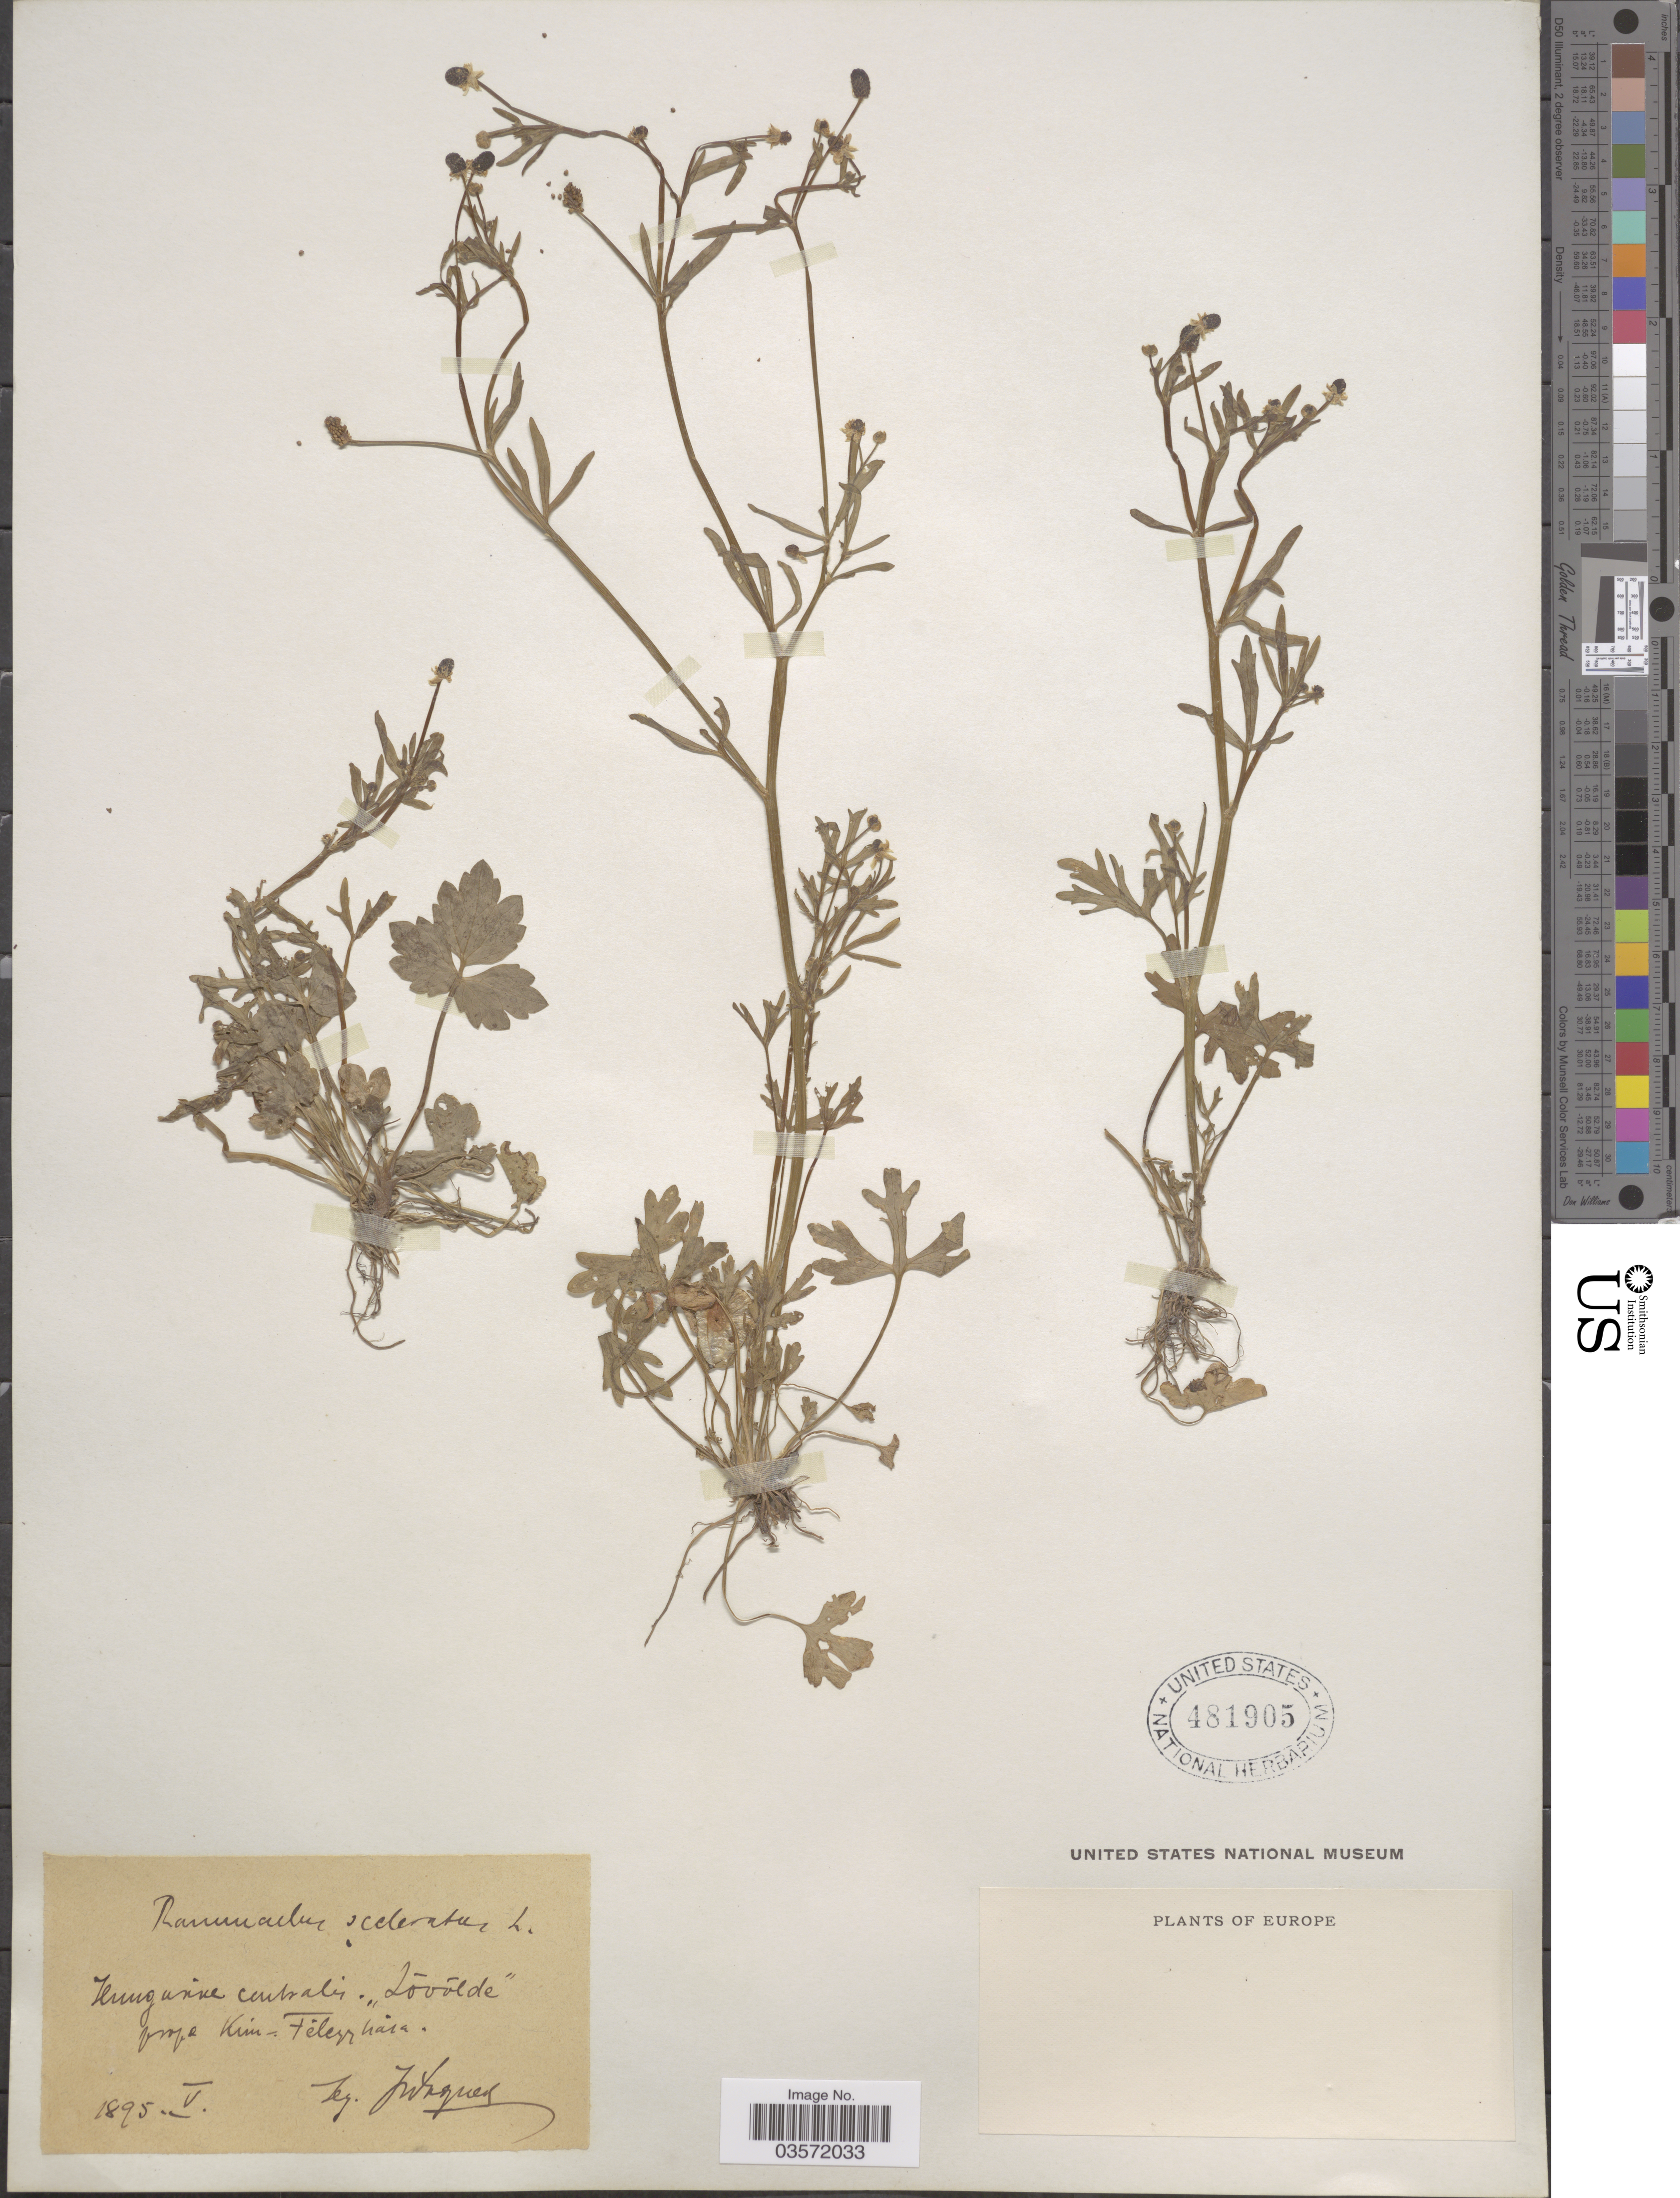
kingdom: Plantae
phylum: Tracheophyta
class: Magnoliopsida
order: Ranunculales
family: Ranunculaceae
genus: Ranunculus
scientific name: Ranunculus sceleratus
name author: L.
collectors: J. Wagner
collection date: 1895-05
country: Hungary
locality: Hungaria centralis. "Lōvōlde". Vuye Kim-Felerrnara. [interpreted]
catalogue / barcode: US 481905